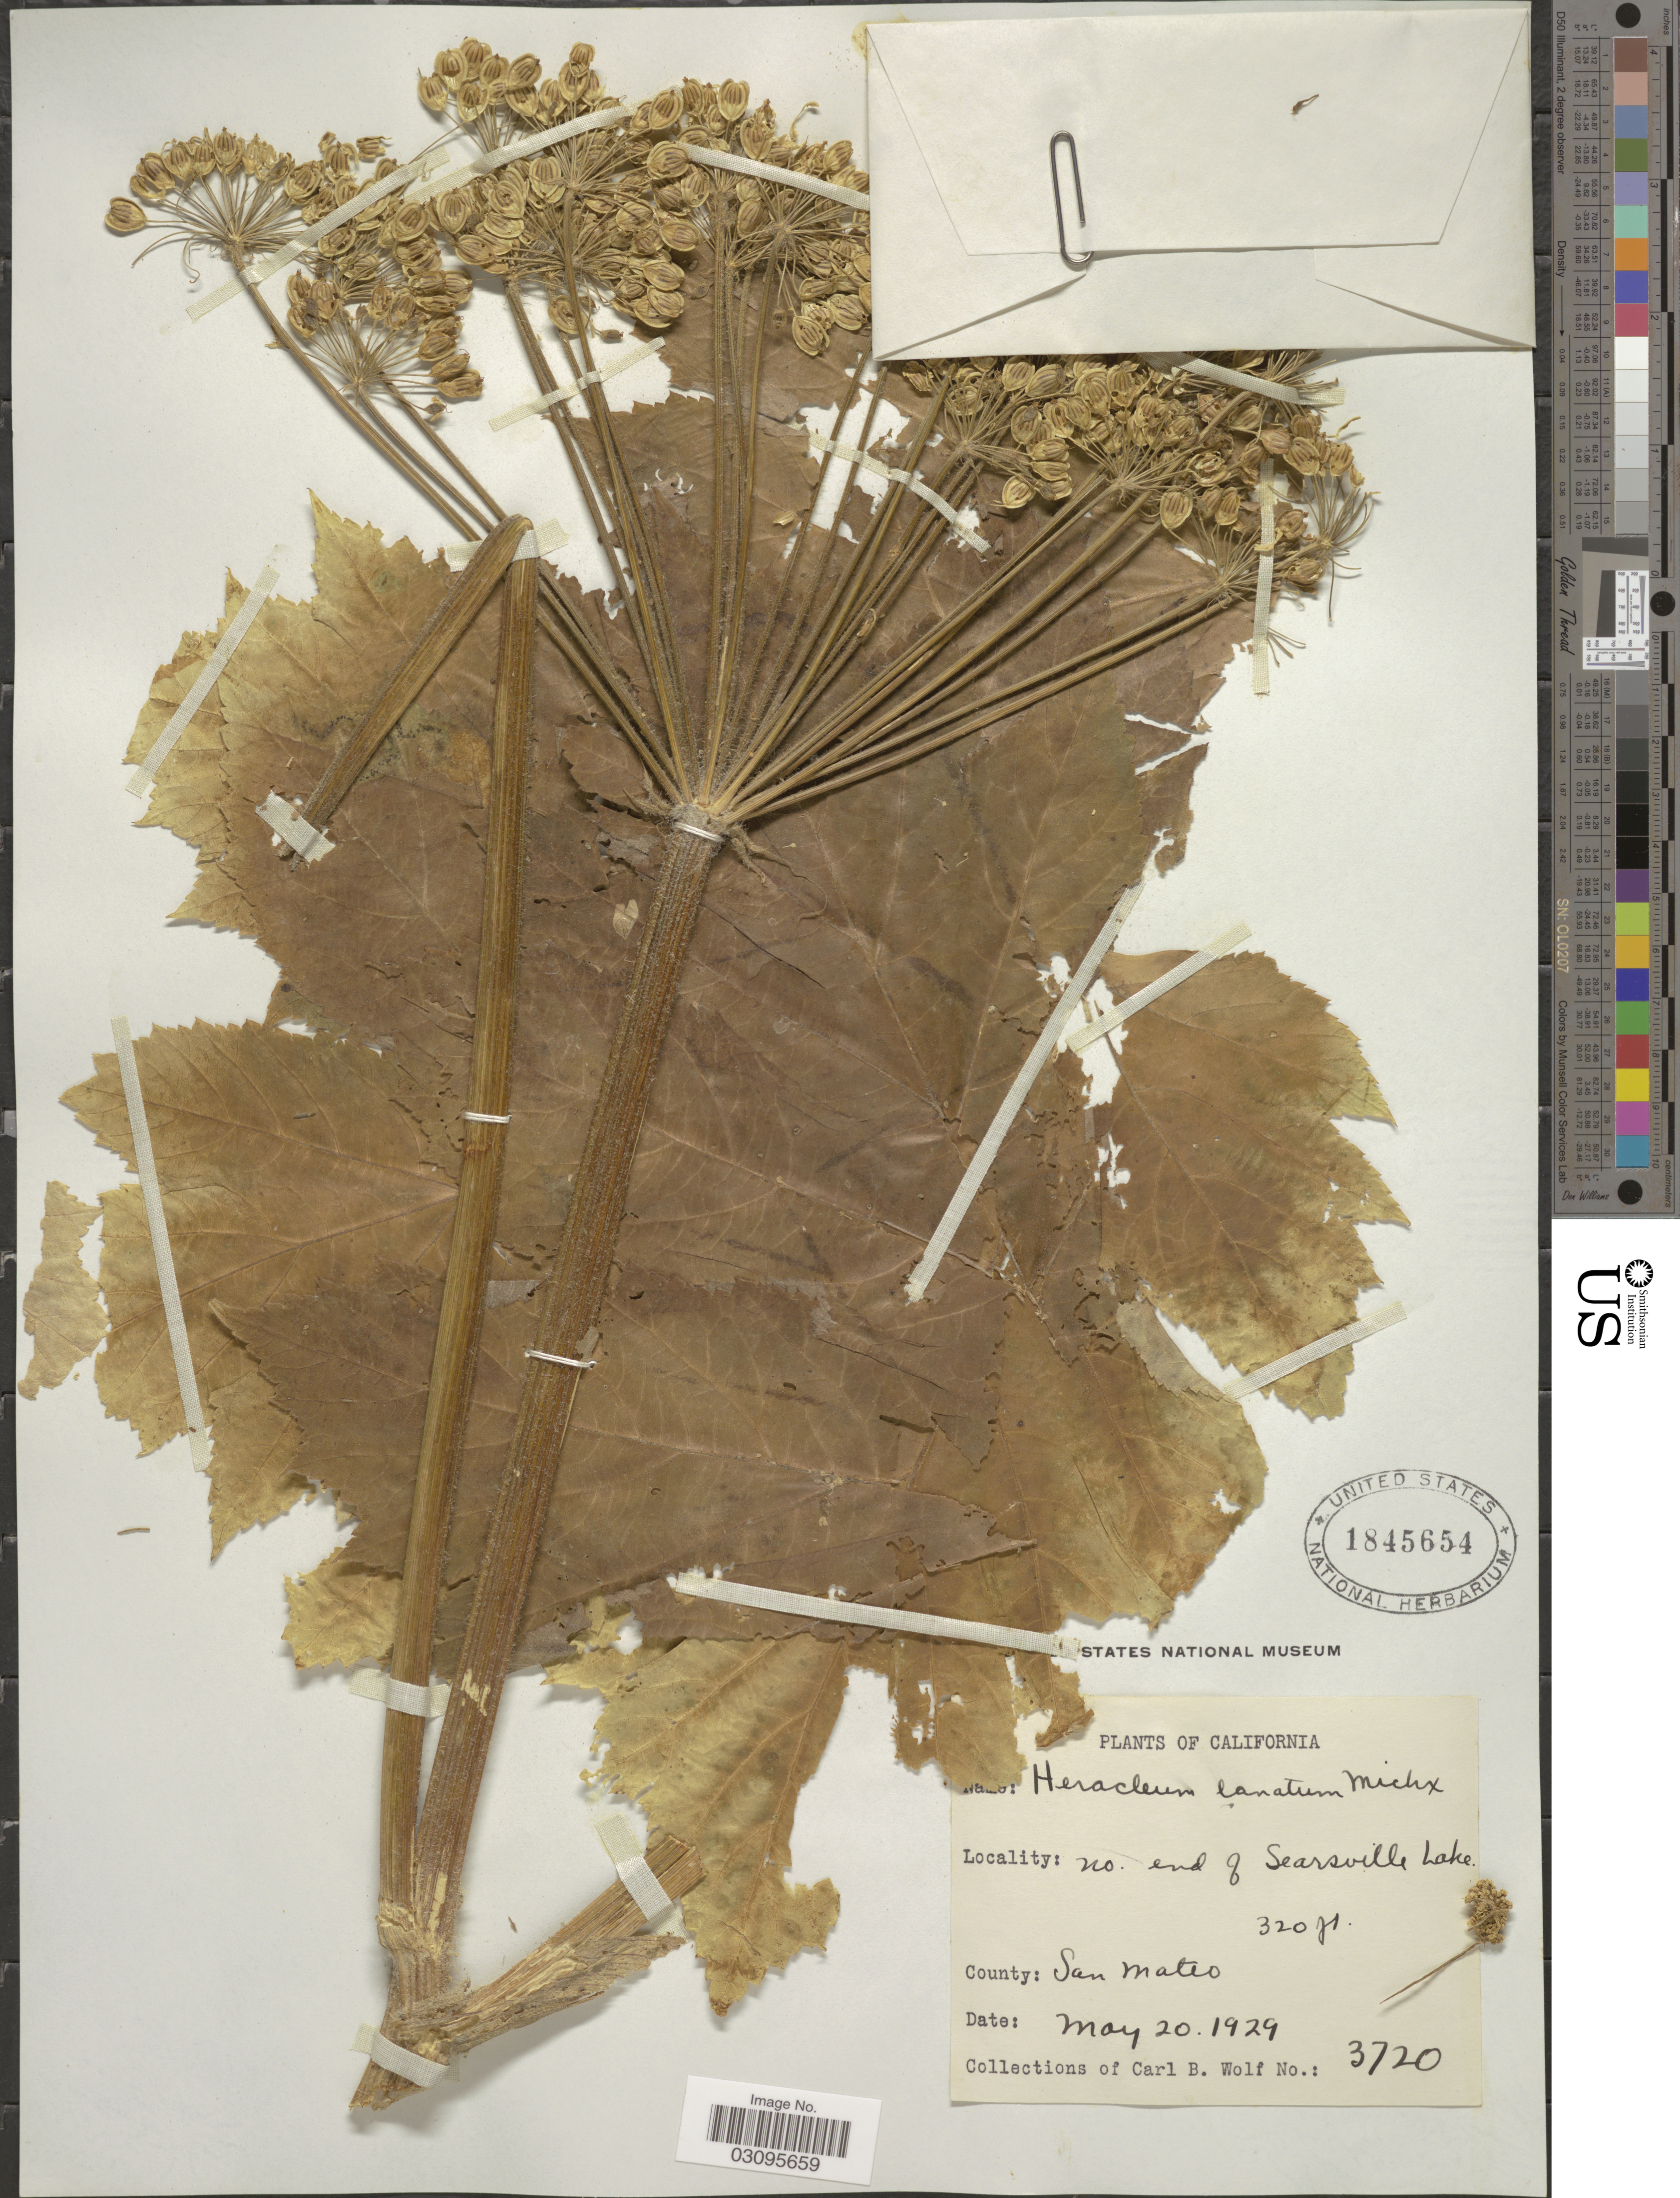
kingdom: Plantae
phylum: Tracheophyta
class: Magnoliopsida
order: Apiales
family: Apiaceae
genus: Heracleum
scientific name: Heracleum lanatum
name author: Michx.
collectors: C. B. Wolf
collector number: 3720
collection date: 1929-05-20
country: United States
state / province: California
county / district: San Mateo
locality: No. end of Searsville Lake, County: San Mateo.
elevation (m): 98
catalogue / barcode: US 1845654